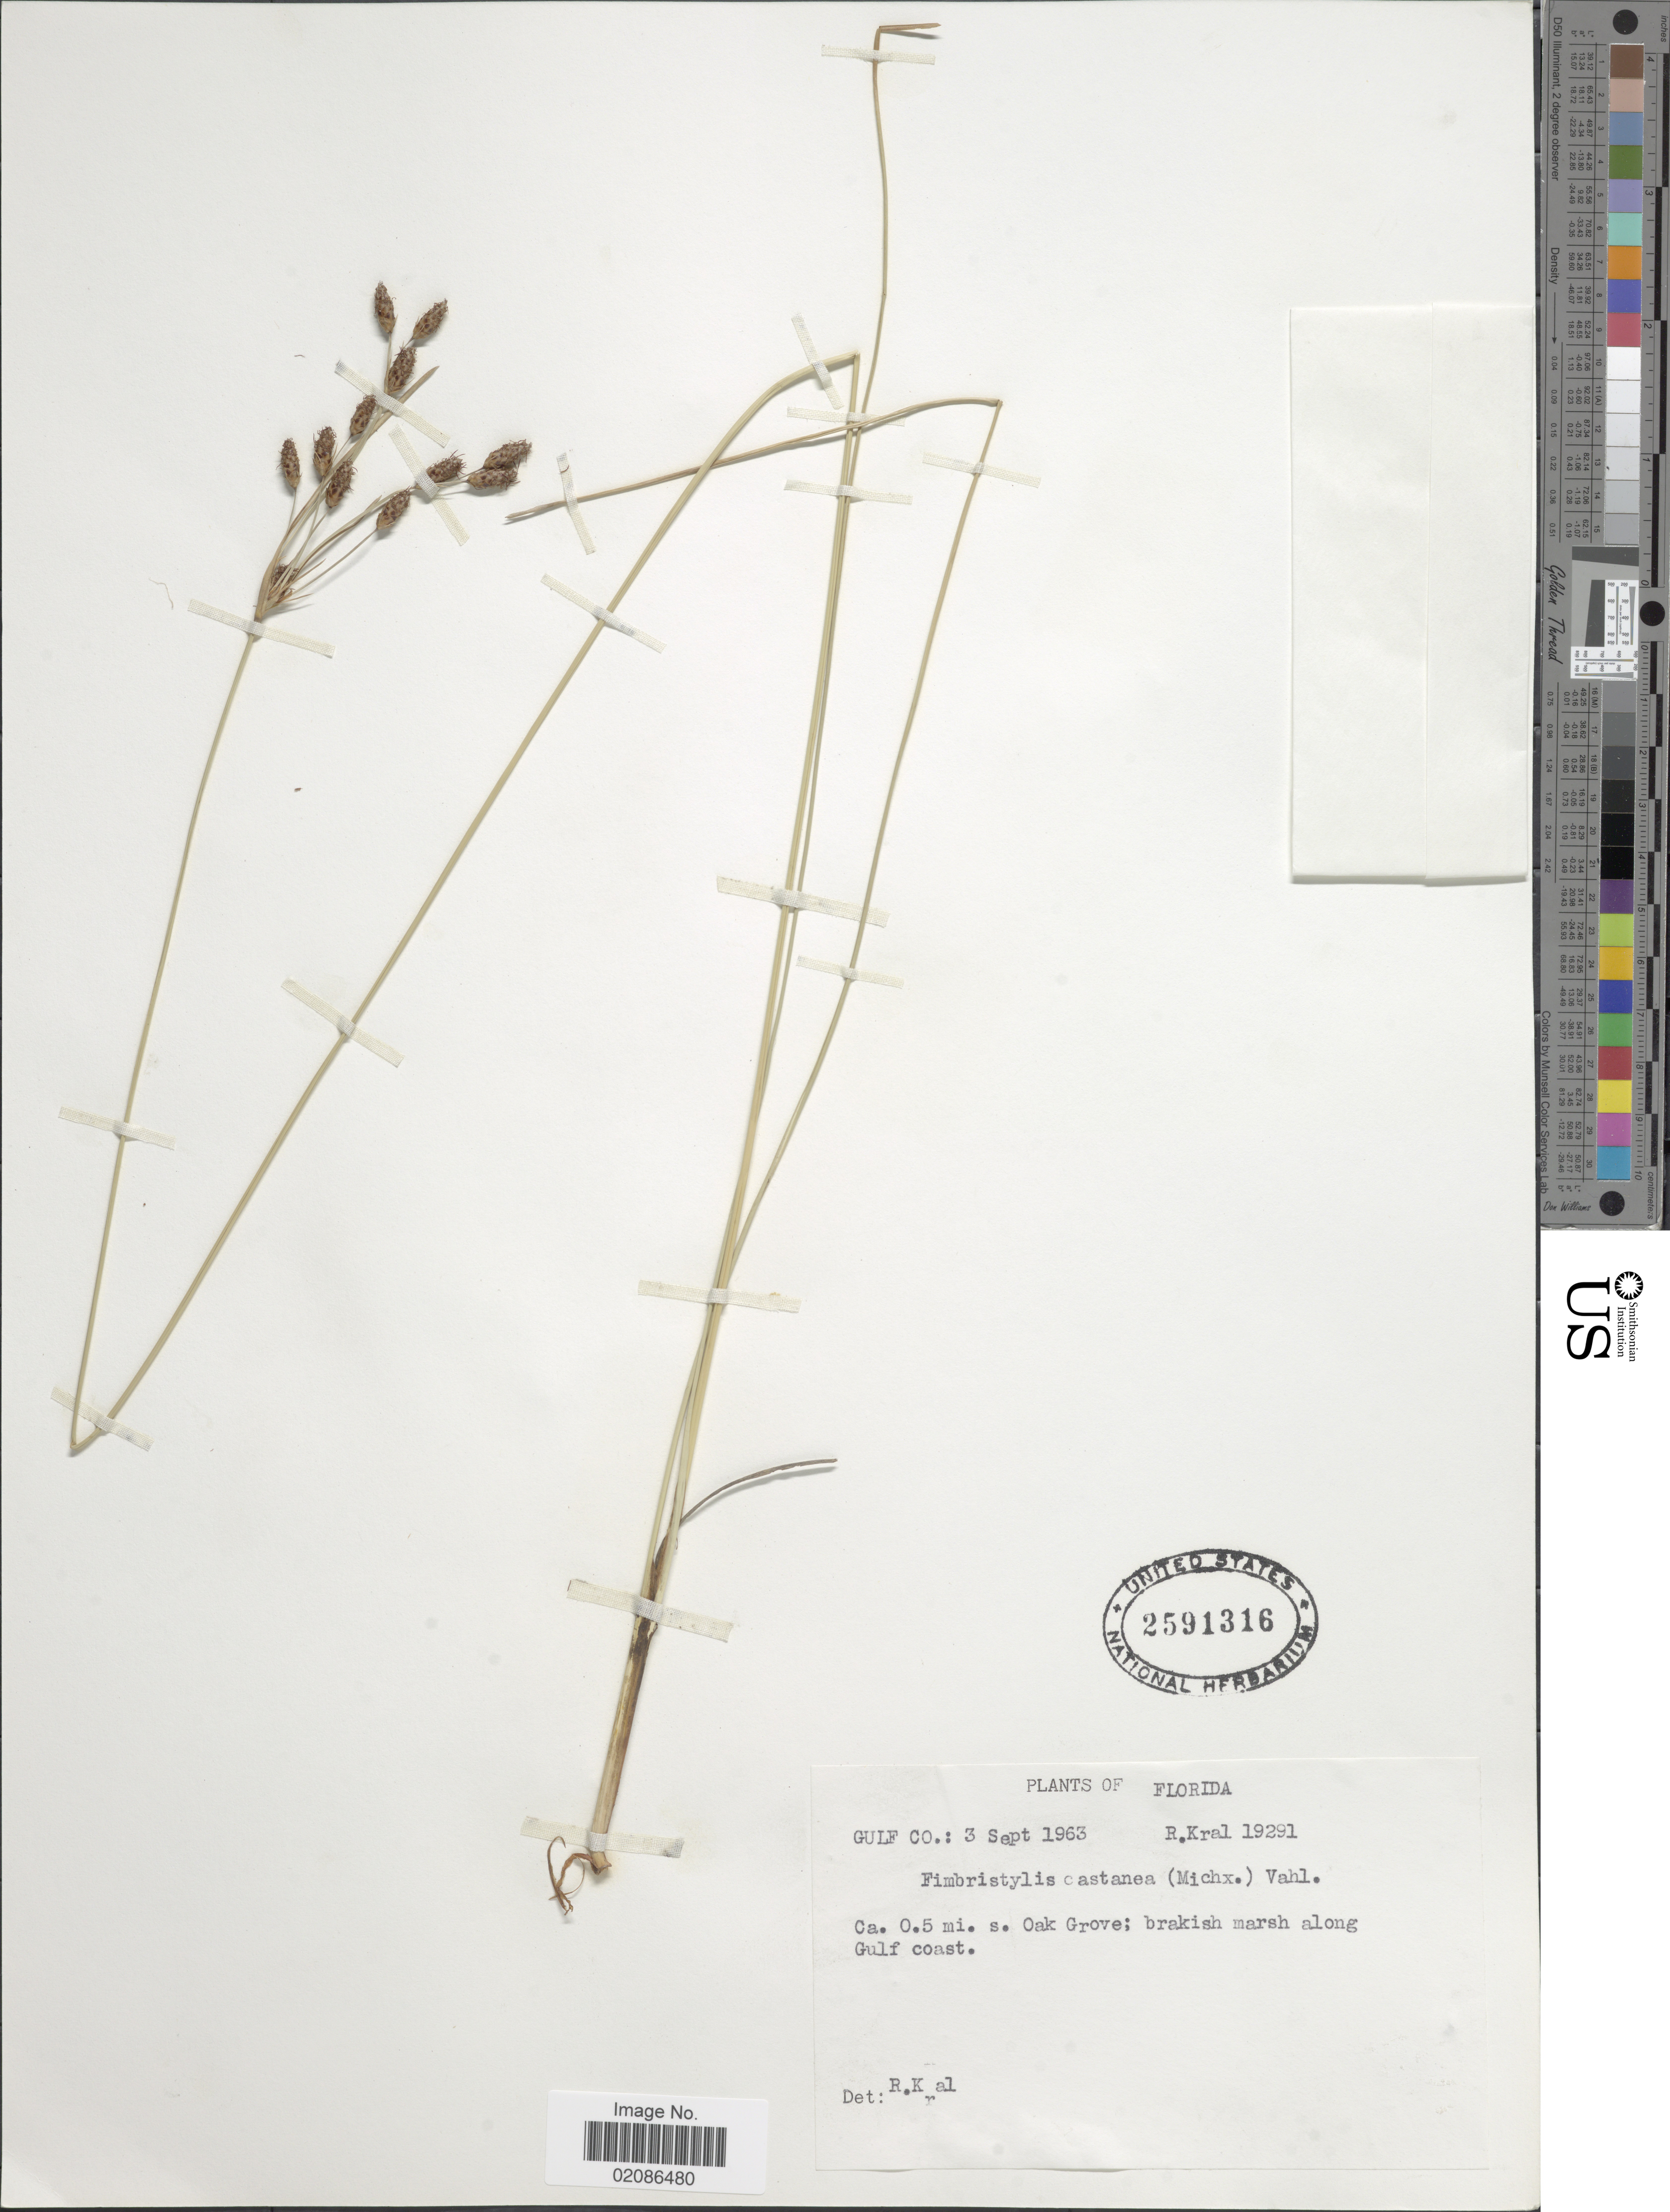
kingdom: Plantae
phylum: Tracheophyta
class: Liliopsida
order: Poales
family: Cyperaceae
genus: Fimbristylis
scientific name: Fimbristylis castanea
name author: (Michx.) Vahl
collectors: R. Kral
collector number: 19291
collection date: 1963-09-03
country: United States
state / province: Florida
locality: Gulf Co., Ca 0.5 mi s Oak Grove; brakish marsh along Gulf coast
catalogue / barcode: US 2591316